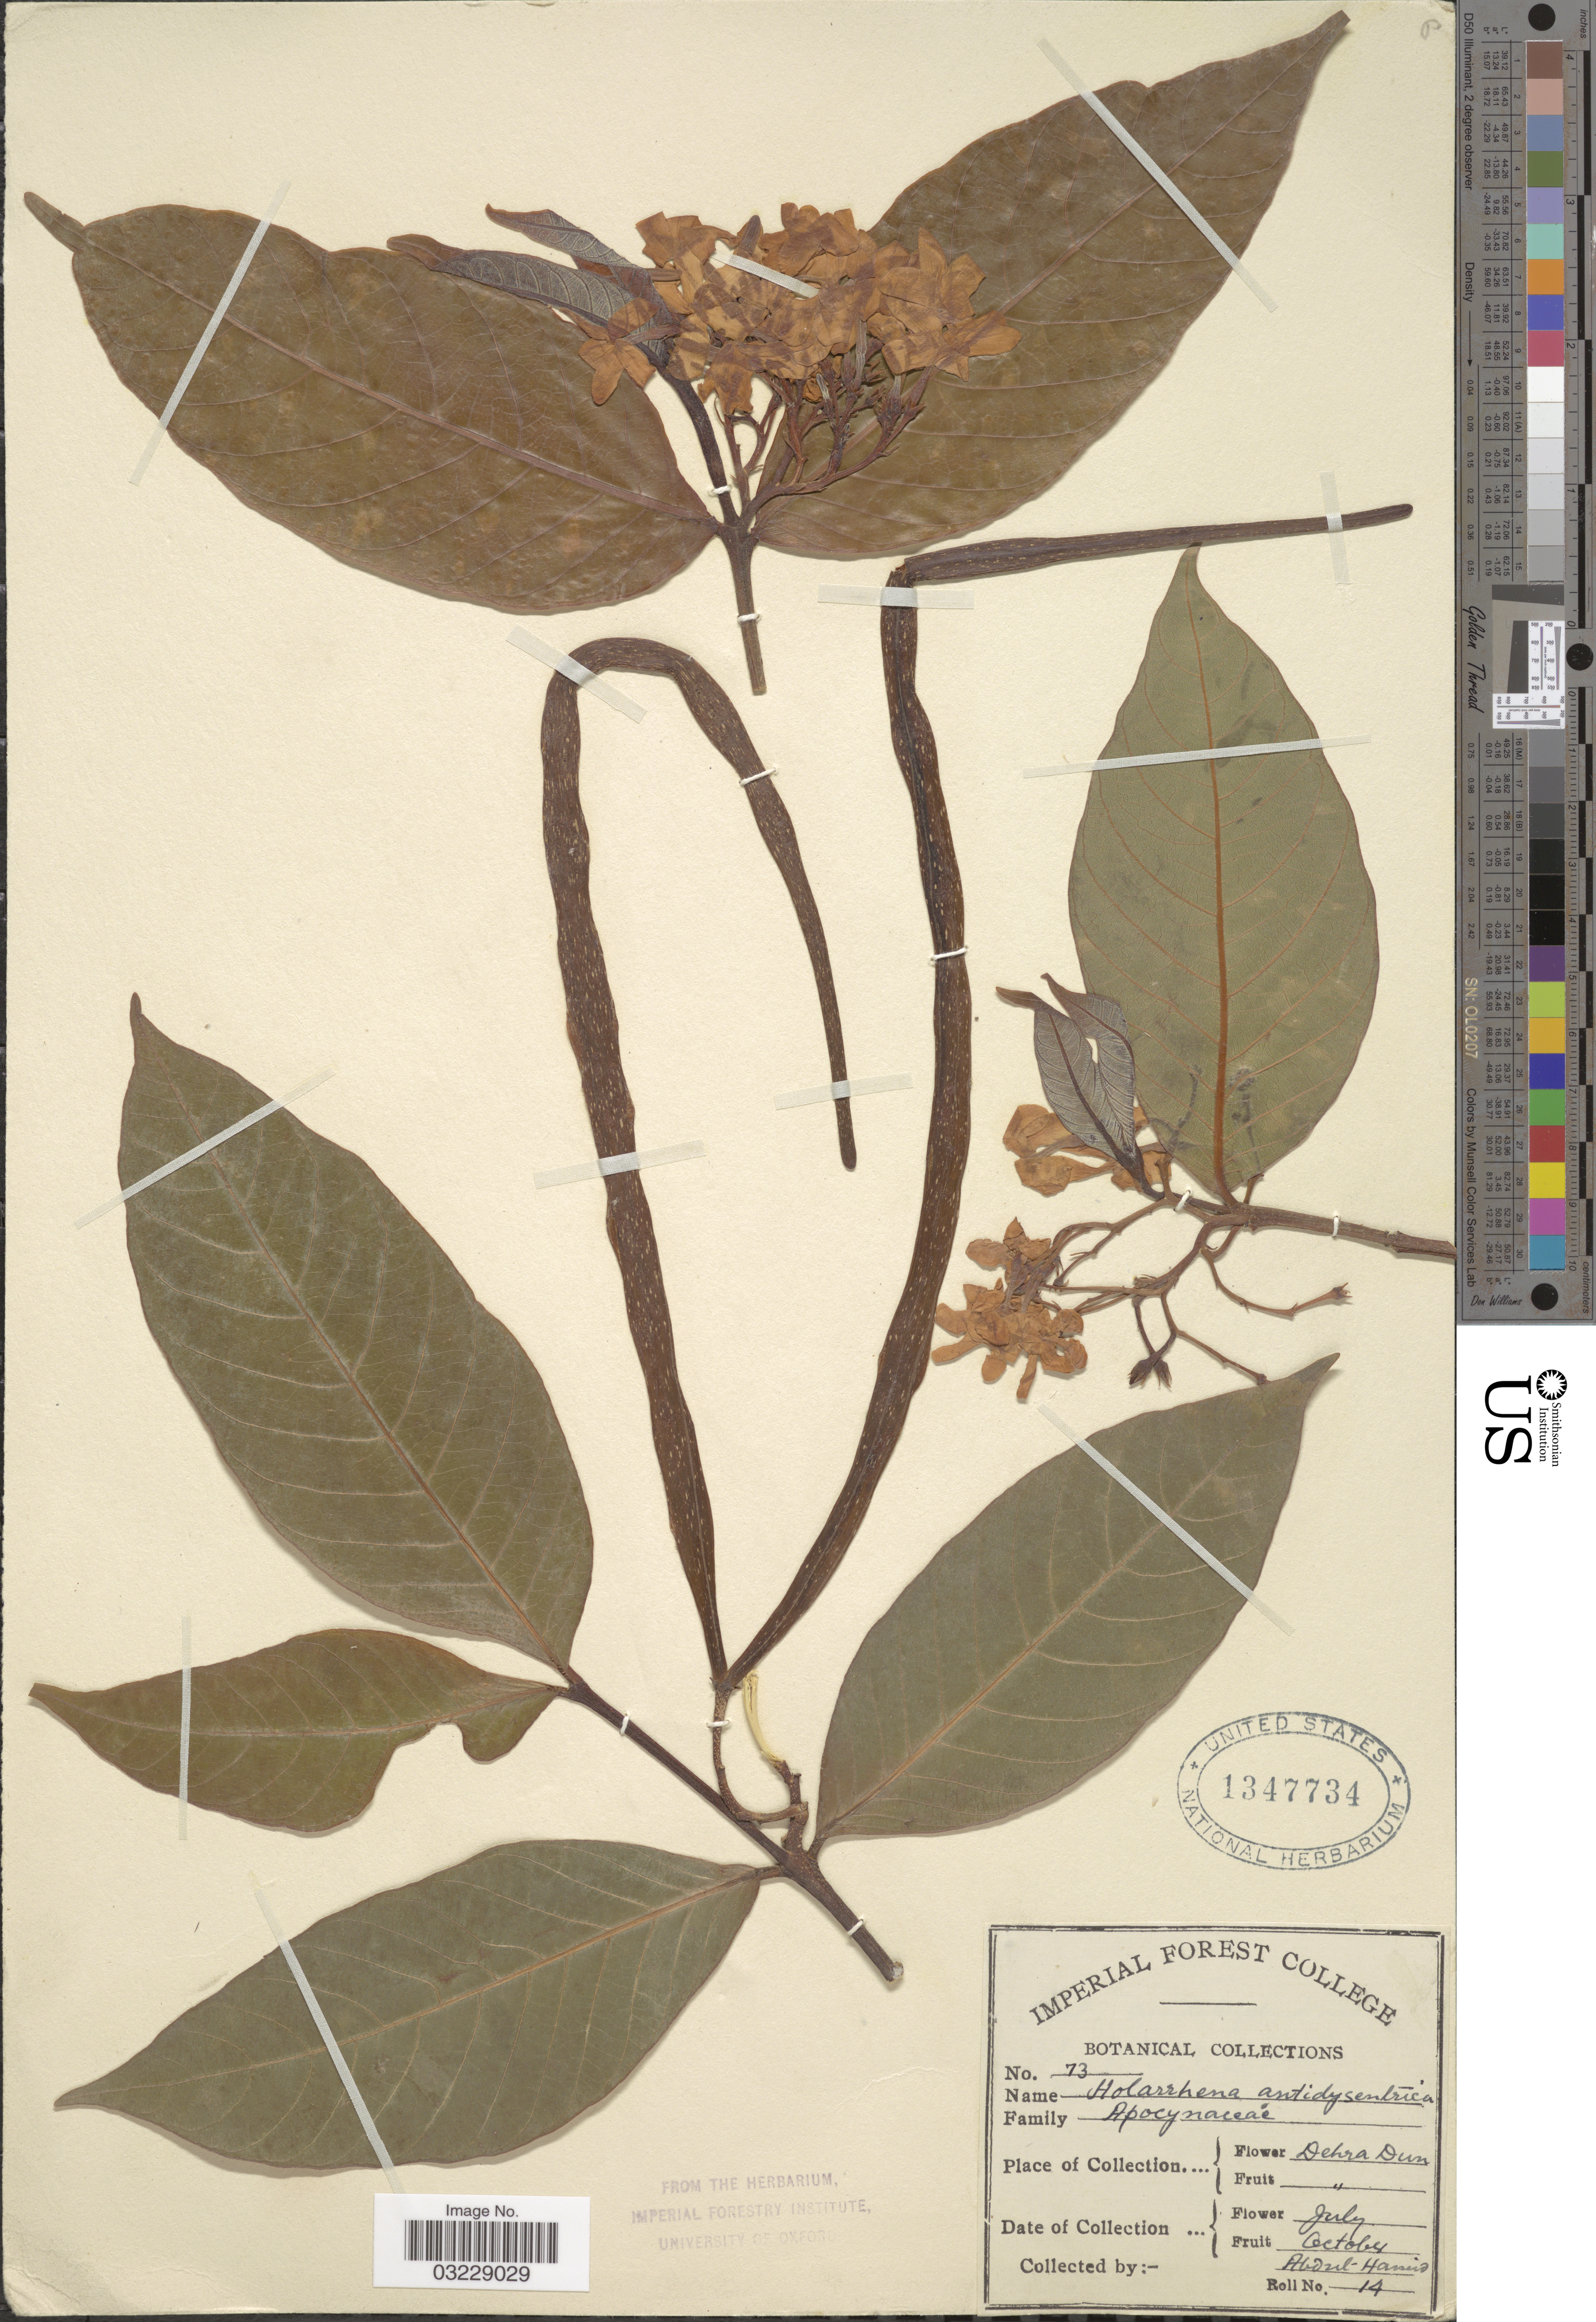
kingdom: Plantae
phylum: Tracheophyta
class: Magnoliopsida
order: Gentianales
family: Apocynaceae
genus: Holarrhena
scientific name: Holarrhena pubescens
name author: (Buch.-Ham.) Wall. ex G. Don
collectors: Abdul Hamid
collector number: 73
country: India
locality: Dehra Dun.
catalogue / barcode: US 1347734